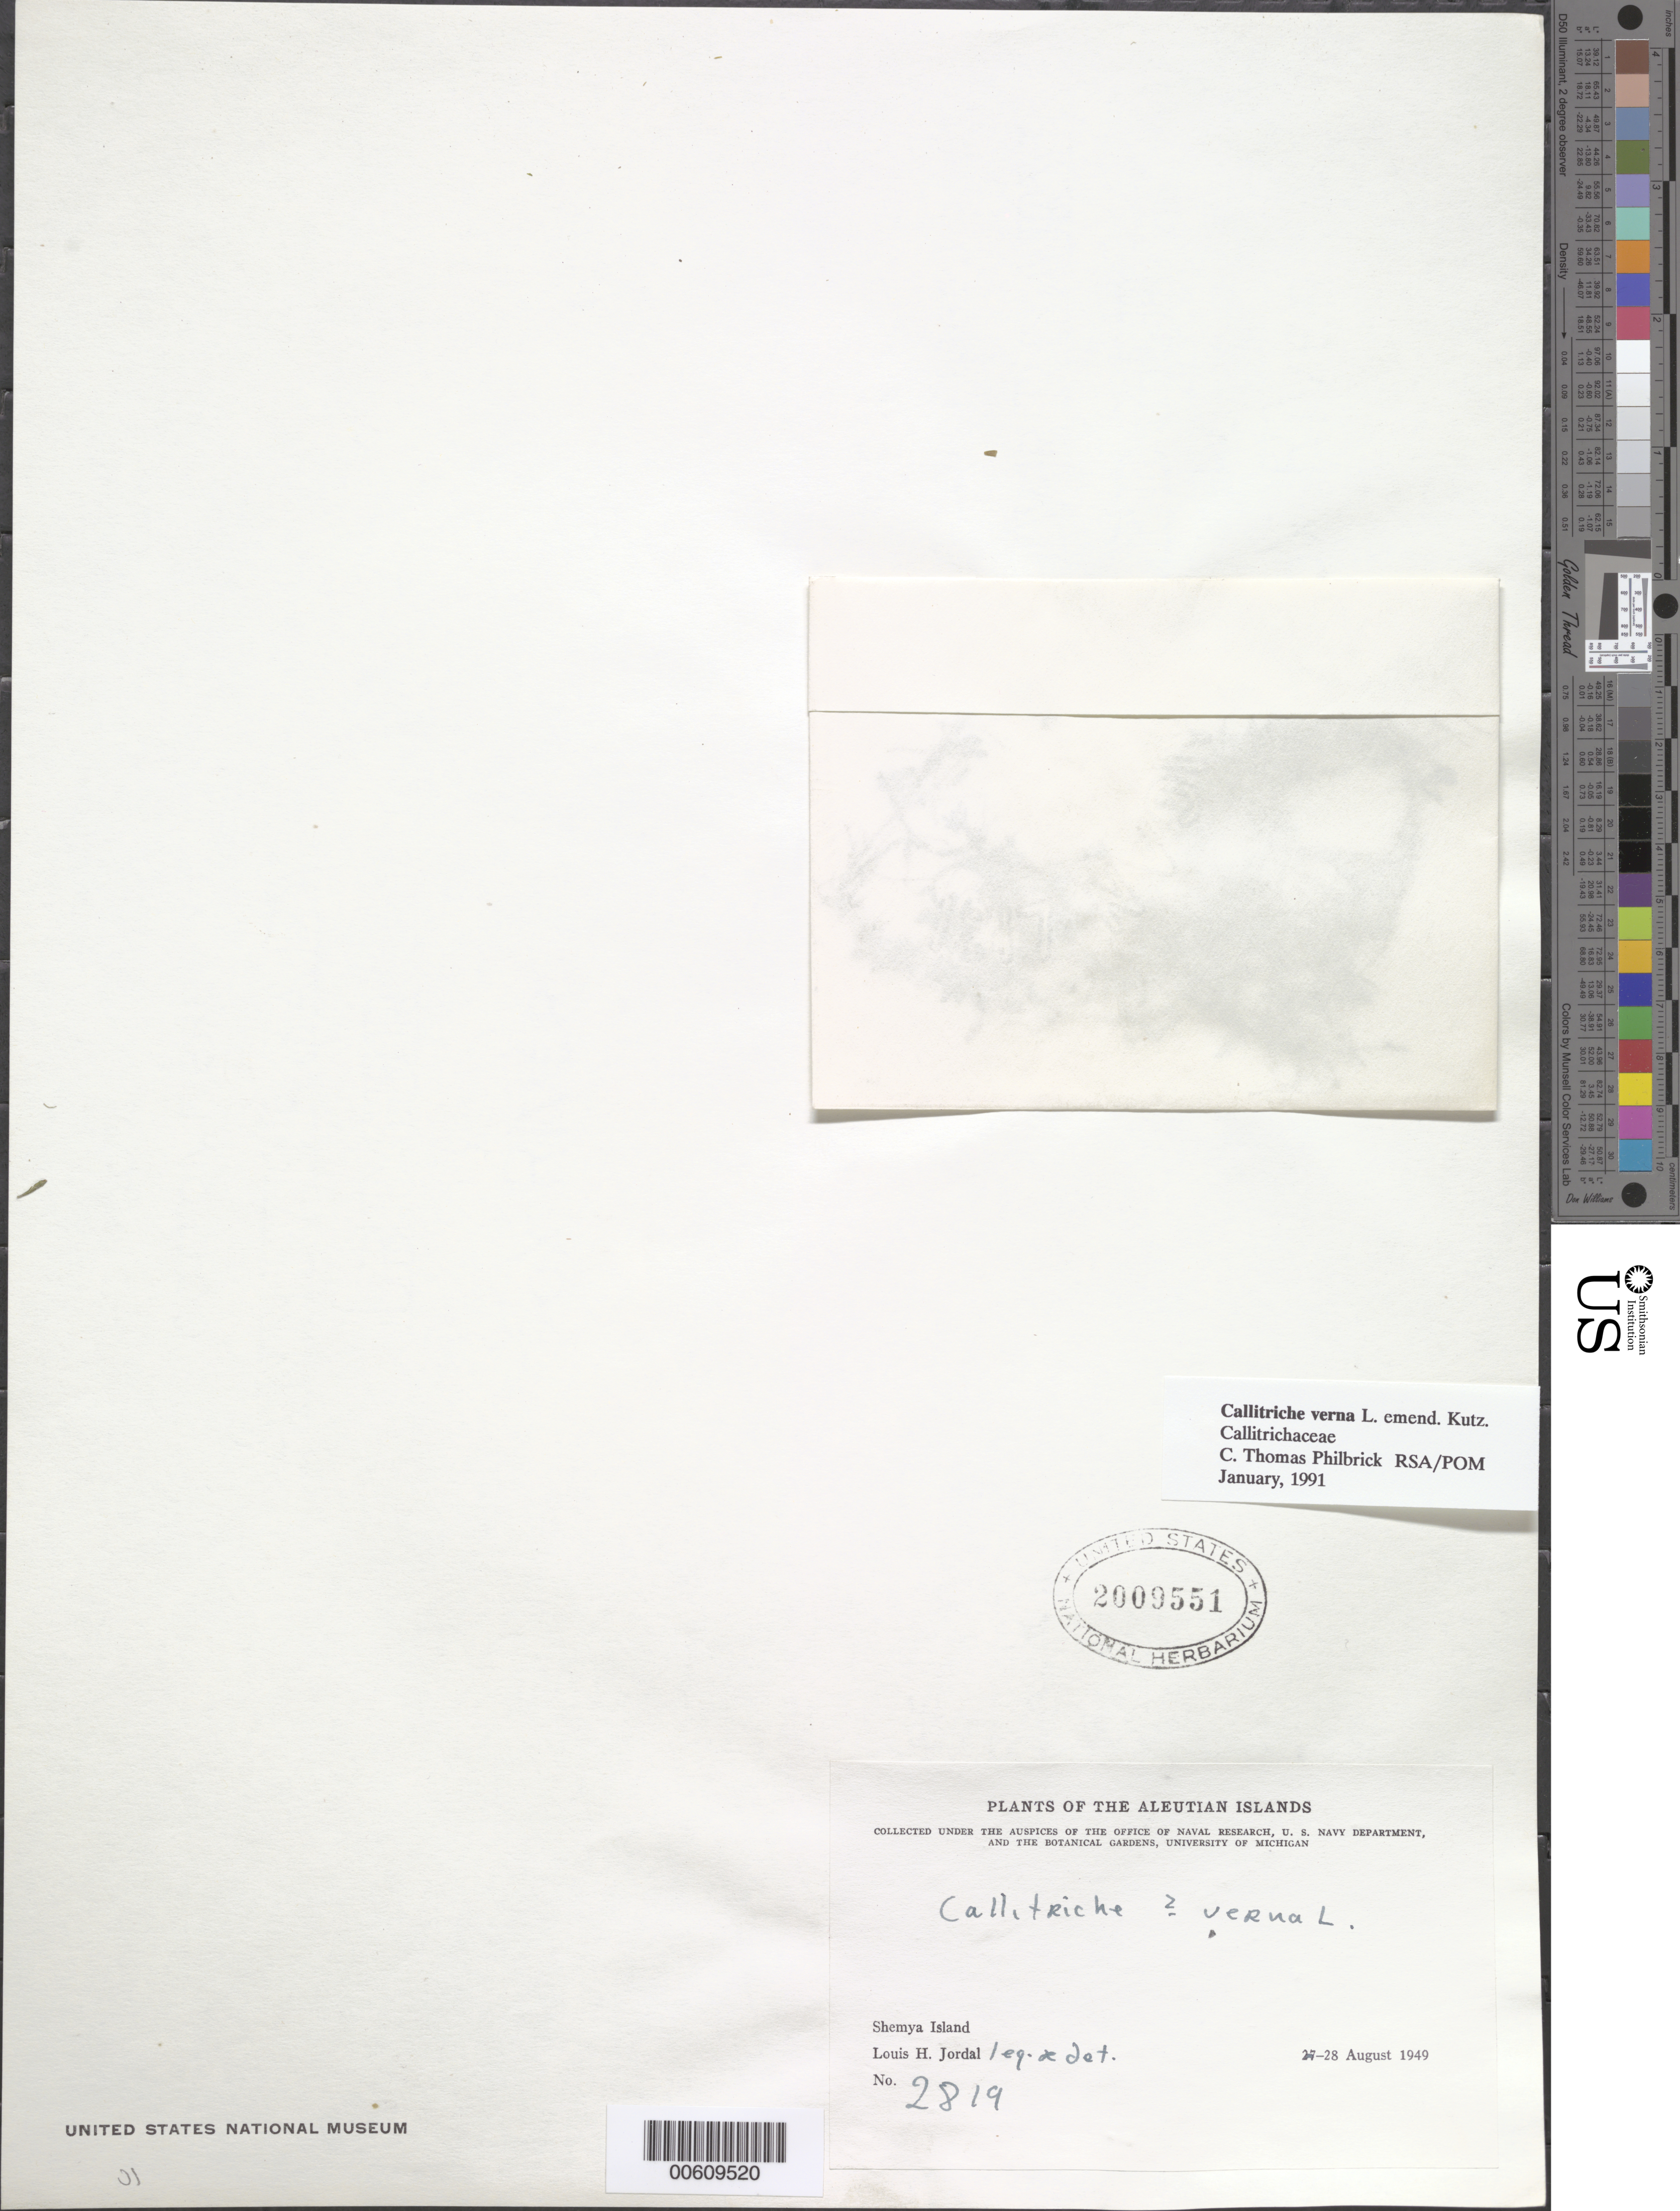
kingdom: Plantae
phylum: Tracheophyta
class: Magnoliopsida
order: Lamiales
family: Plantaginaceae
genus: Callitriche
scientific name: Callitriche verna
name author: L.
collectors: L. Jordal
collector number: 2819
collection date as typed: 28 Aug 1949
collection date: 1949-08-28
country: United States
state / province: Alaska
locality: Aleutian Islands, Shemya Island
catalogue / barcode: US 2009551